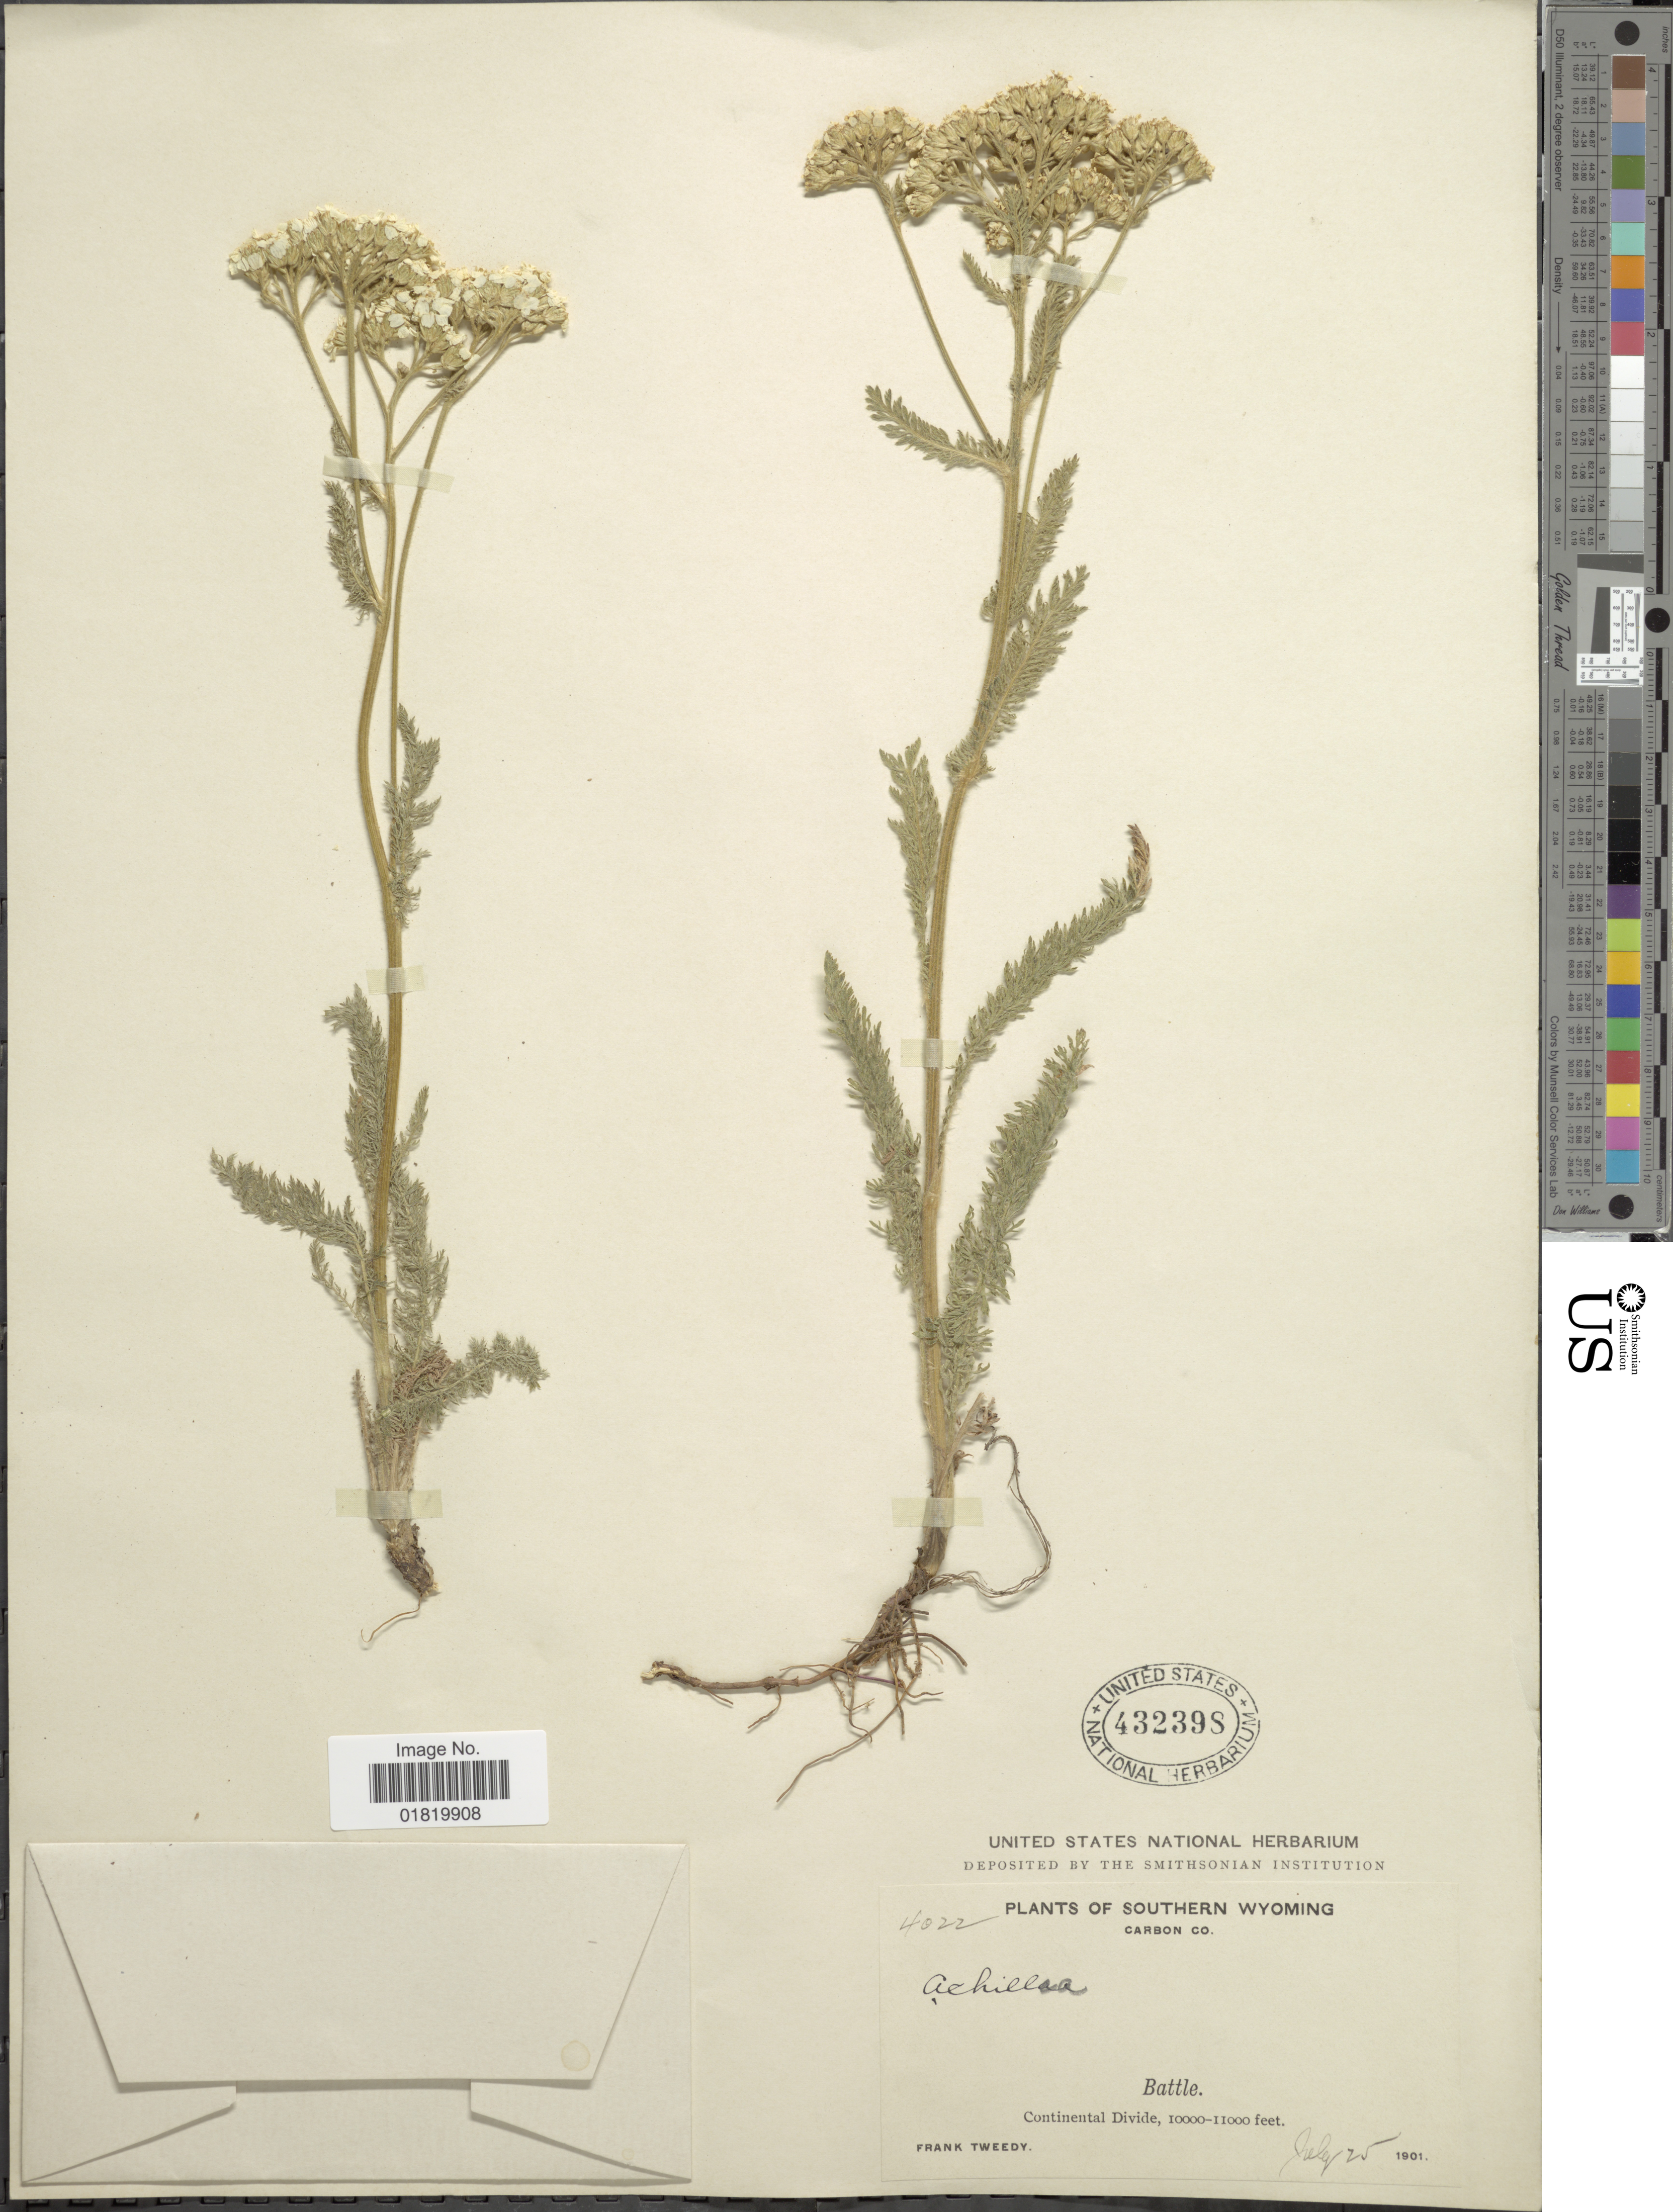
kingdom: Plantae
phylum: Tracheophyta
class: Magnoliopsida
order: Asterales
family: Asteraceae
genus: Achillea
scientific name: Achillea lanulosa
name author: Nutt.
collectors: F. Tweedy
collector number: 4022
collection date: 1901-07-25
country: United States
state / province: Wyoming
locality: Southern Wyoming. Carbon Co. Battle. Continental Divide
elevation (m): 3048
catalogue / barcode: US 432398